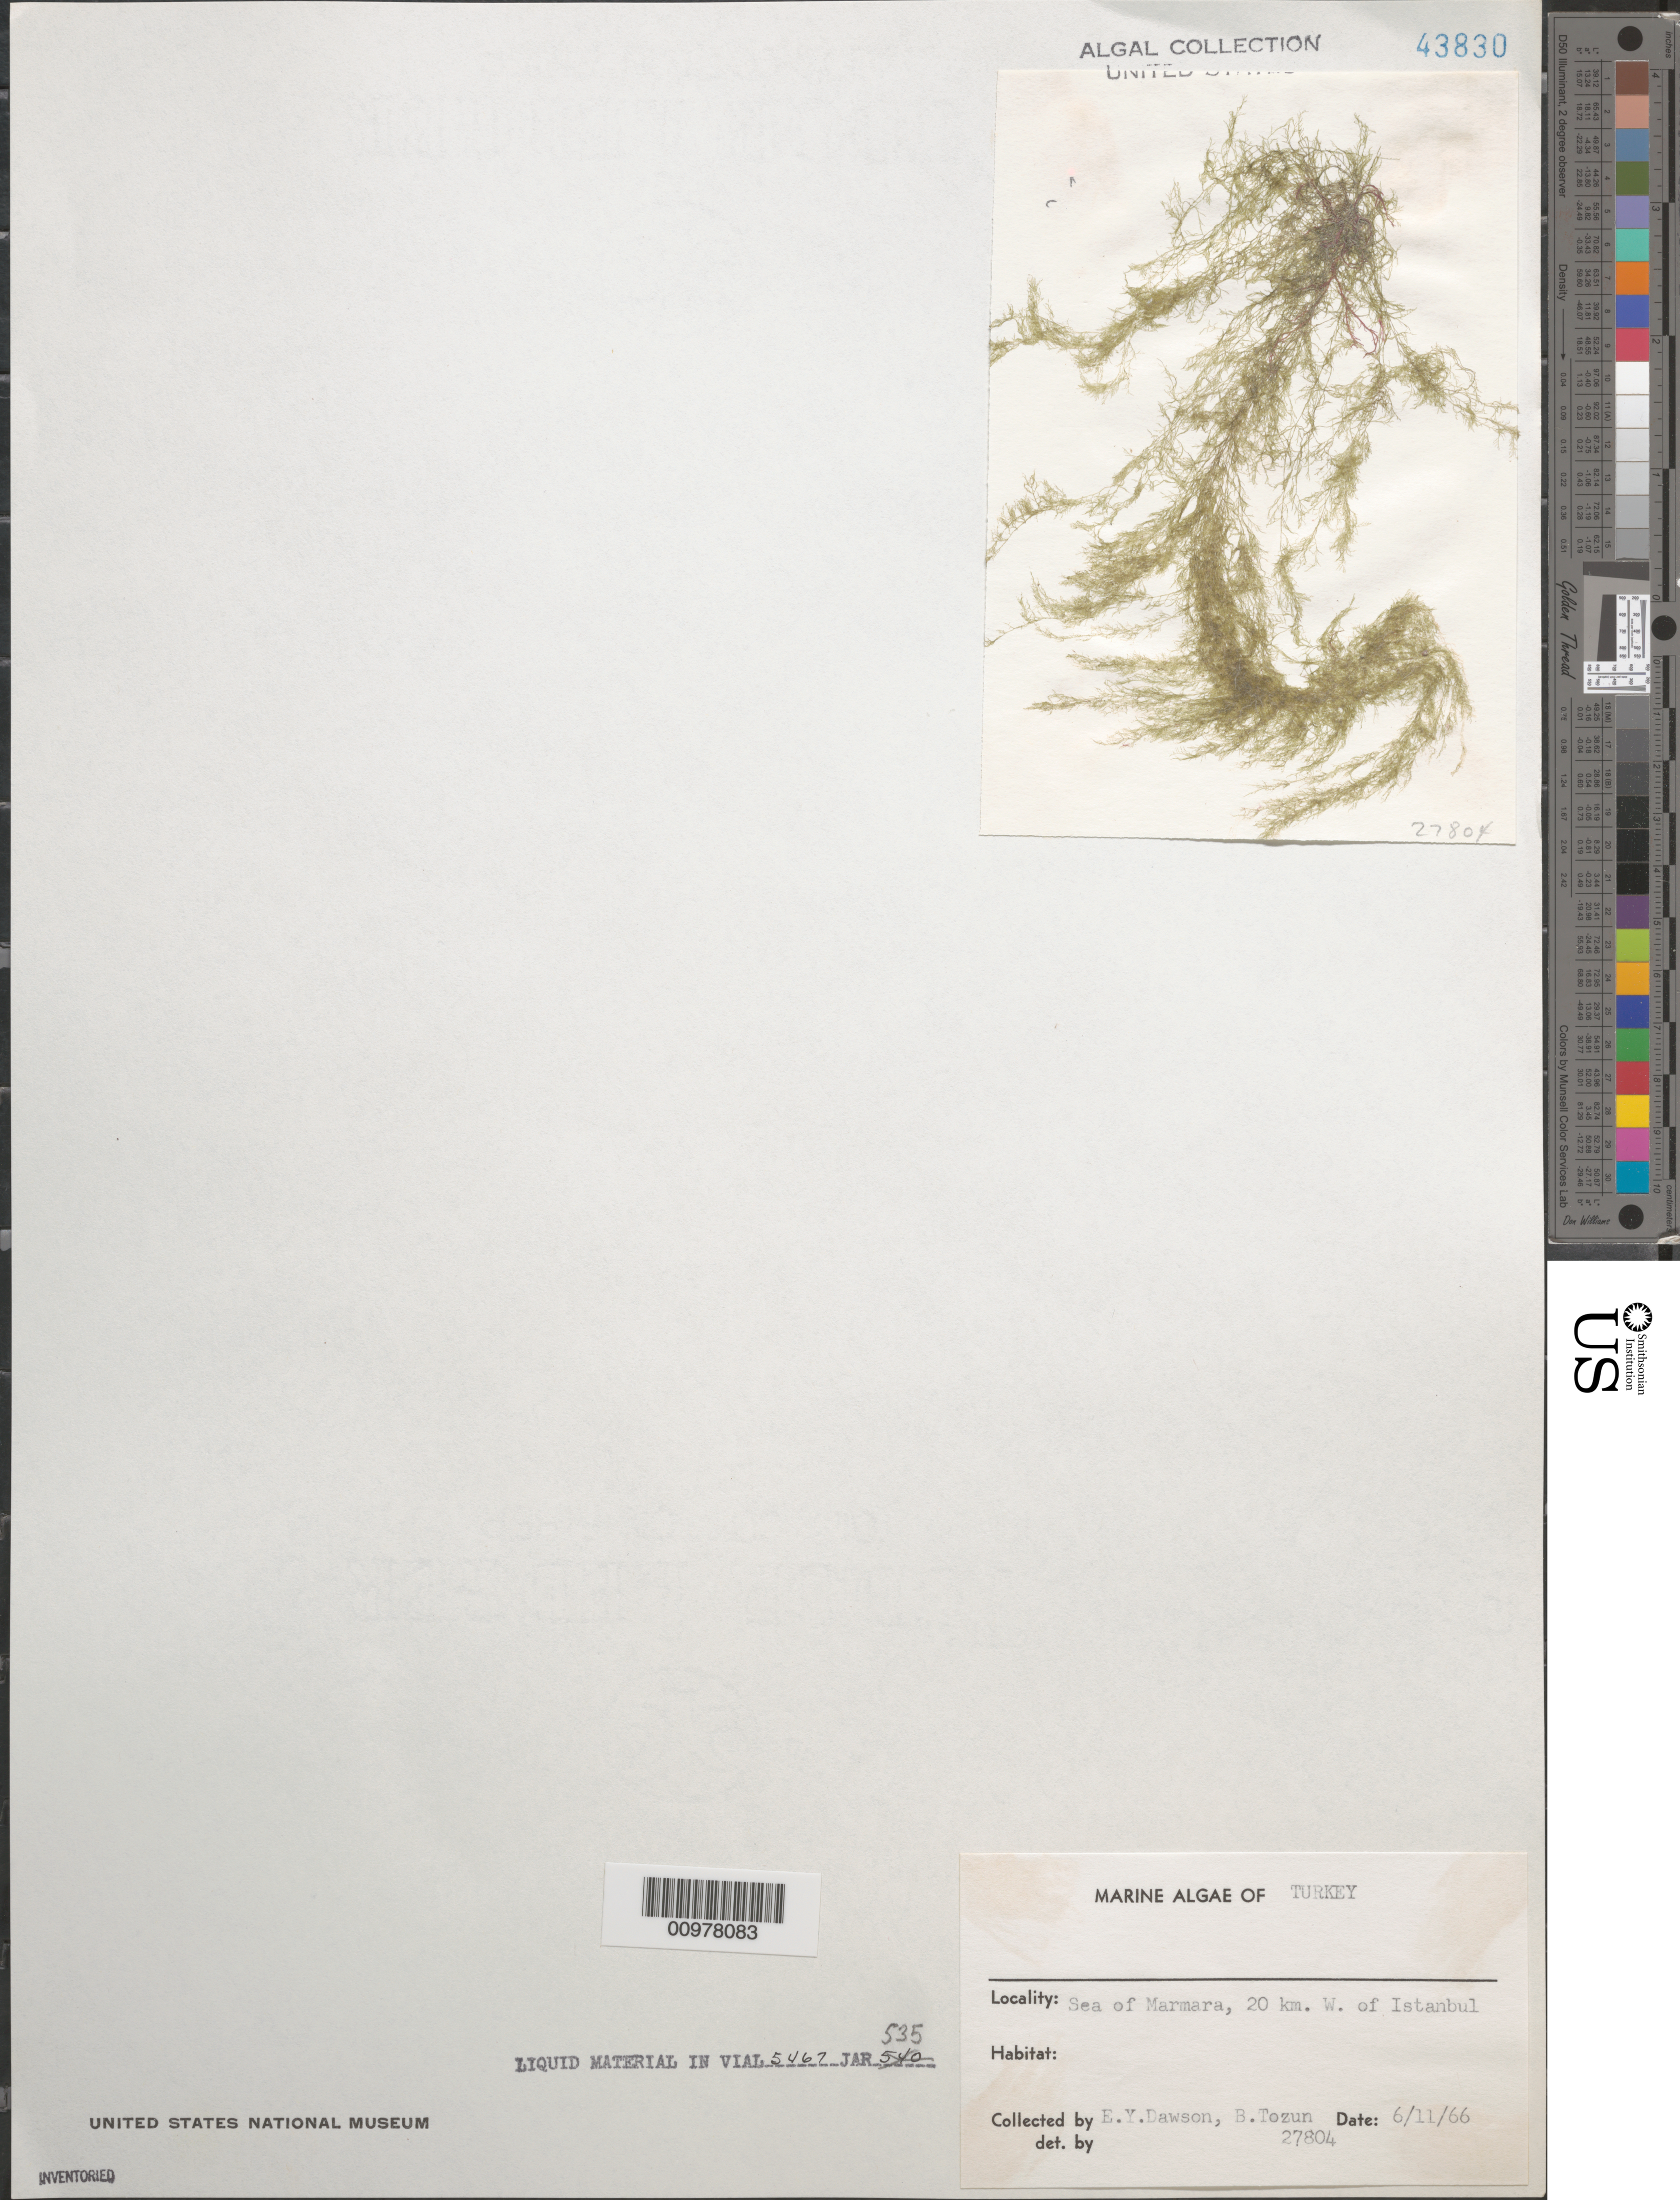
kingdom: Plantae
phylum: Chlorophyta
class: Ulvophyceae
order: Cladophorales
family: Cladophoraceae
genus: Cladophora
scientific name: Cladophora sp.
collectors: E. Y. Dawson & B. Tozun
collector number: EYD 27804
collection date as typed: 11 Jun 1966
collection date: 1966-06-11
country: Turkey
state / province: Istanbul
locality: Sea of Marmara, 20 km west of Istanbul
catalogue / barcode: US 43830